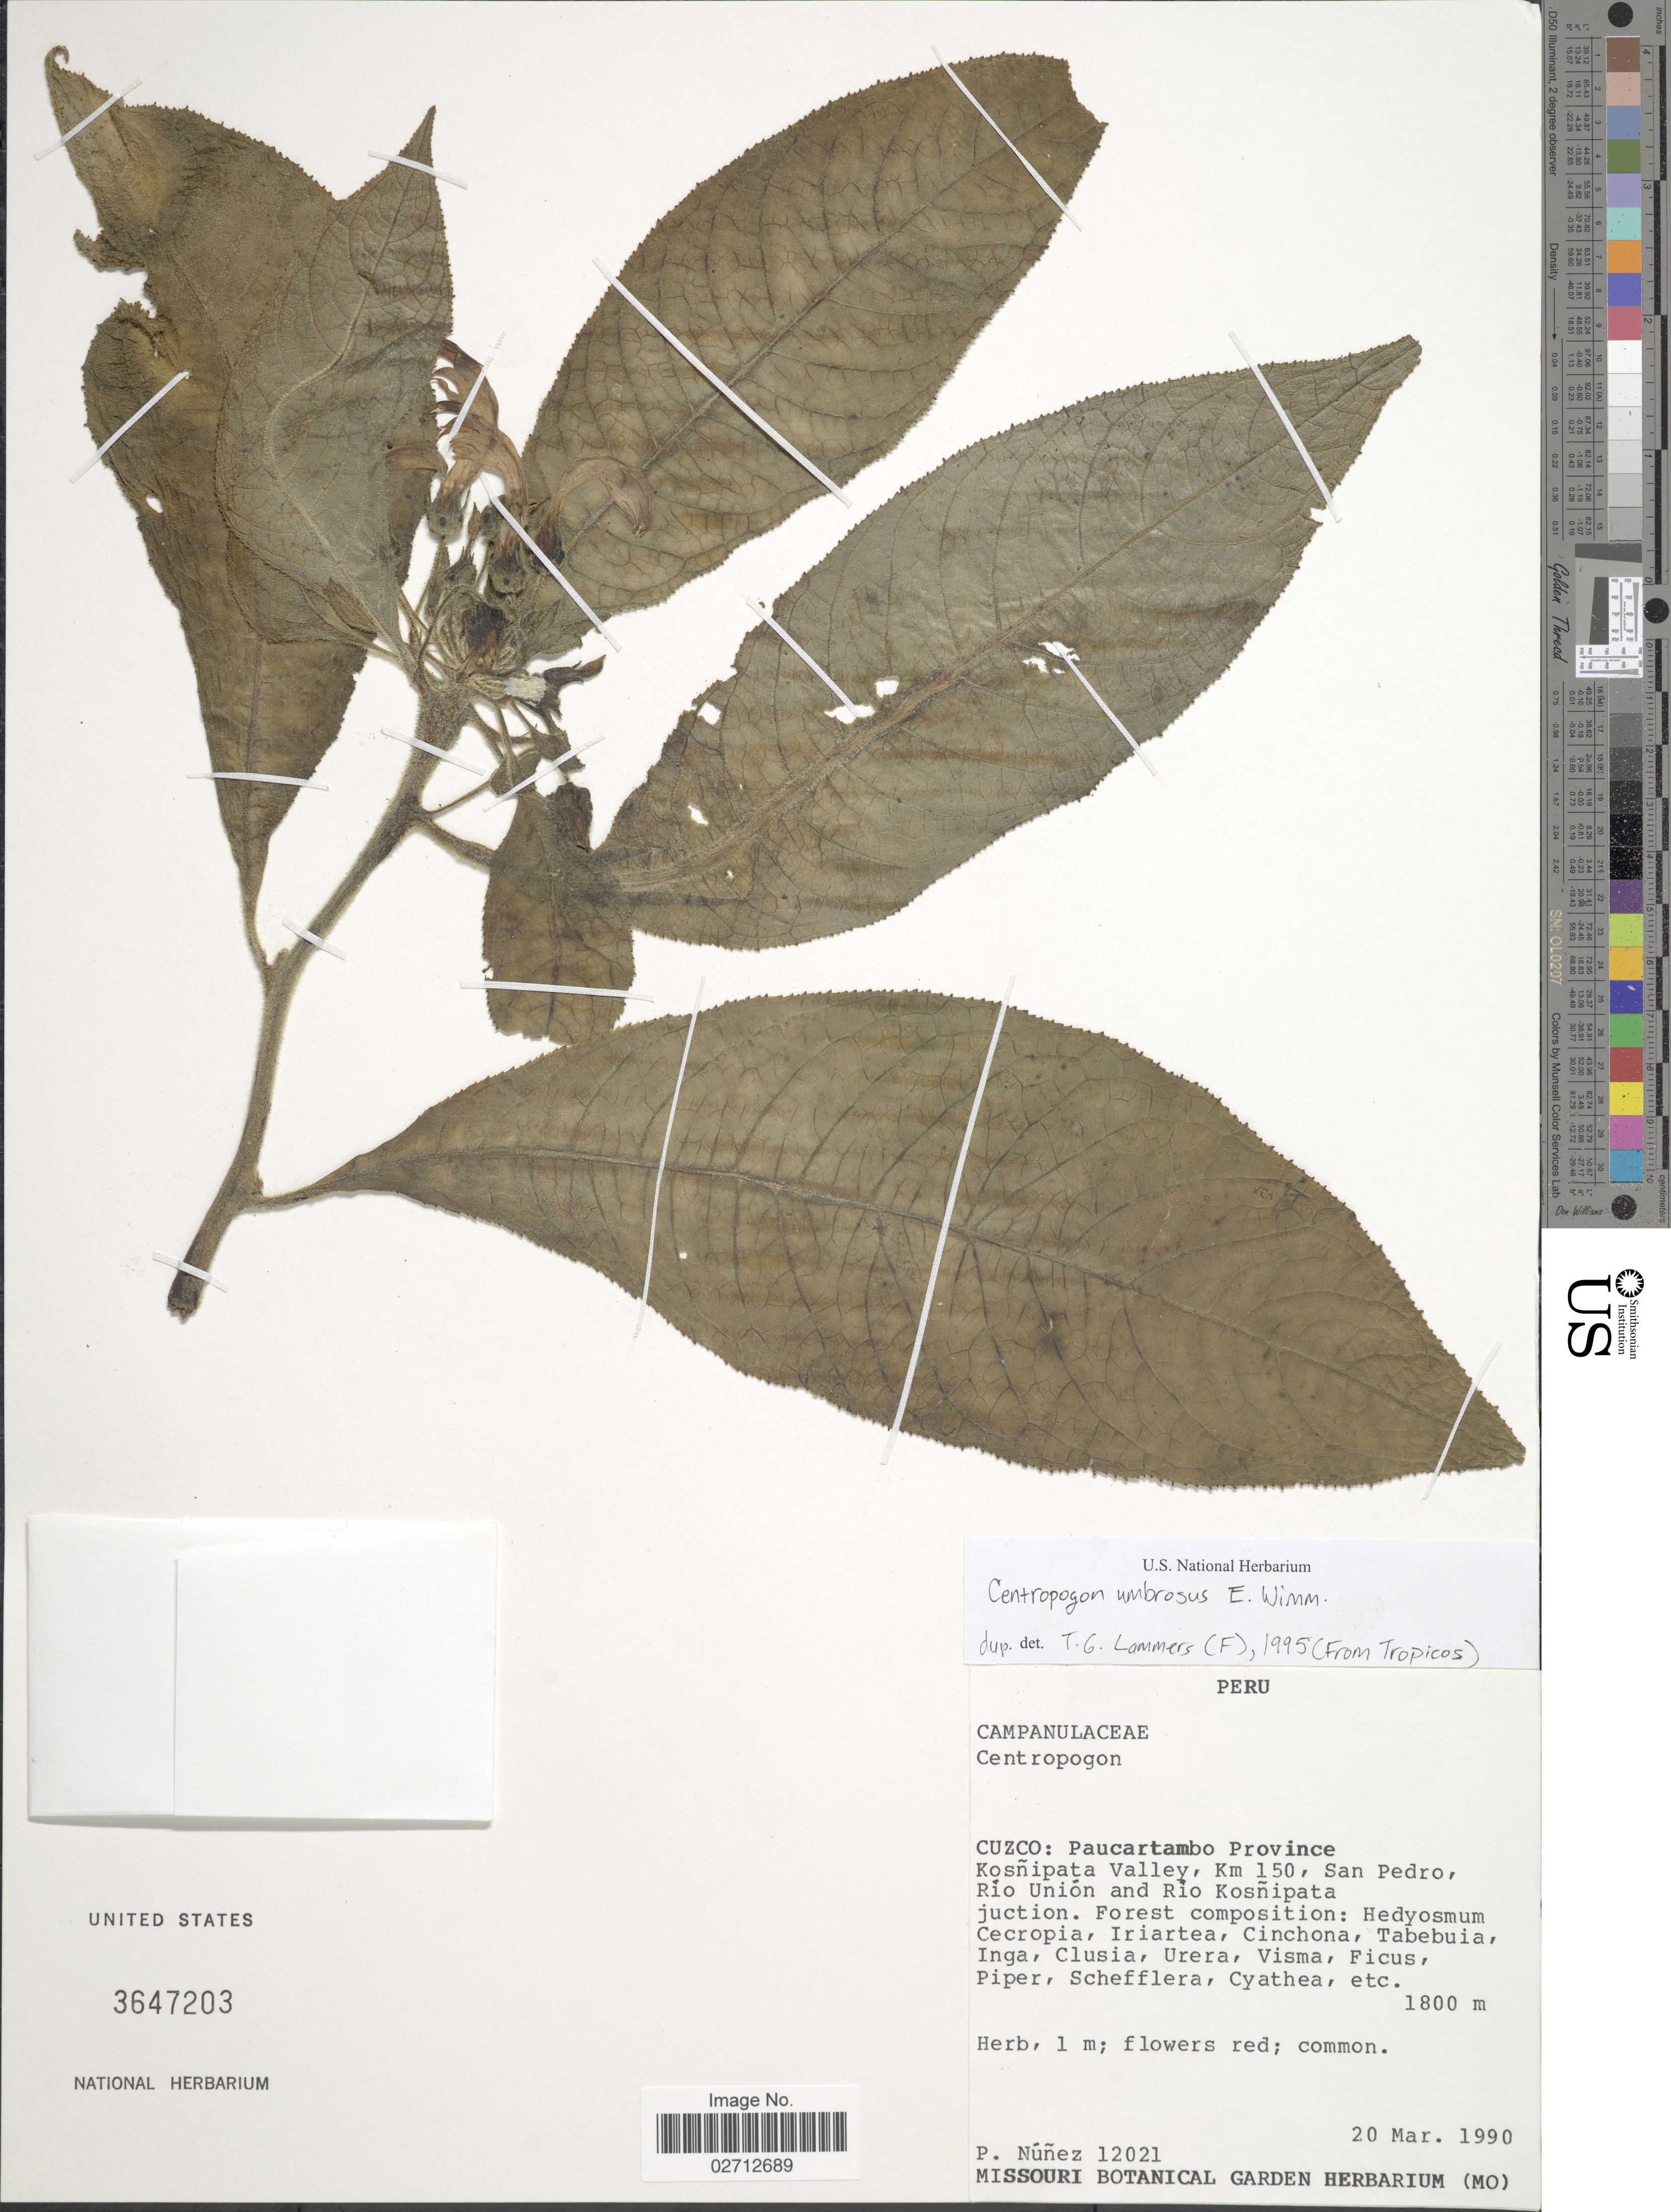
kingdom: Plantae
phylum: Tracheophyta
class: Magnoliopsida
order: Asterales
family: Campanulaceae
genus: Centropogon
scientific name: Centropogon umbrosus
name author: E. Wimm.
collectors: P. Nuñez V.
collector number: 12021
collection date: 1990-03-20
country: Peru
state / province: Cusco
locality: Paucartambo Province. Kosnipata Valley, Km 150, San Pedro, Rio Union and Rio Kosnipata junction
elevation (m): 1800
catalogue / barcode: US 3647203